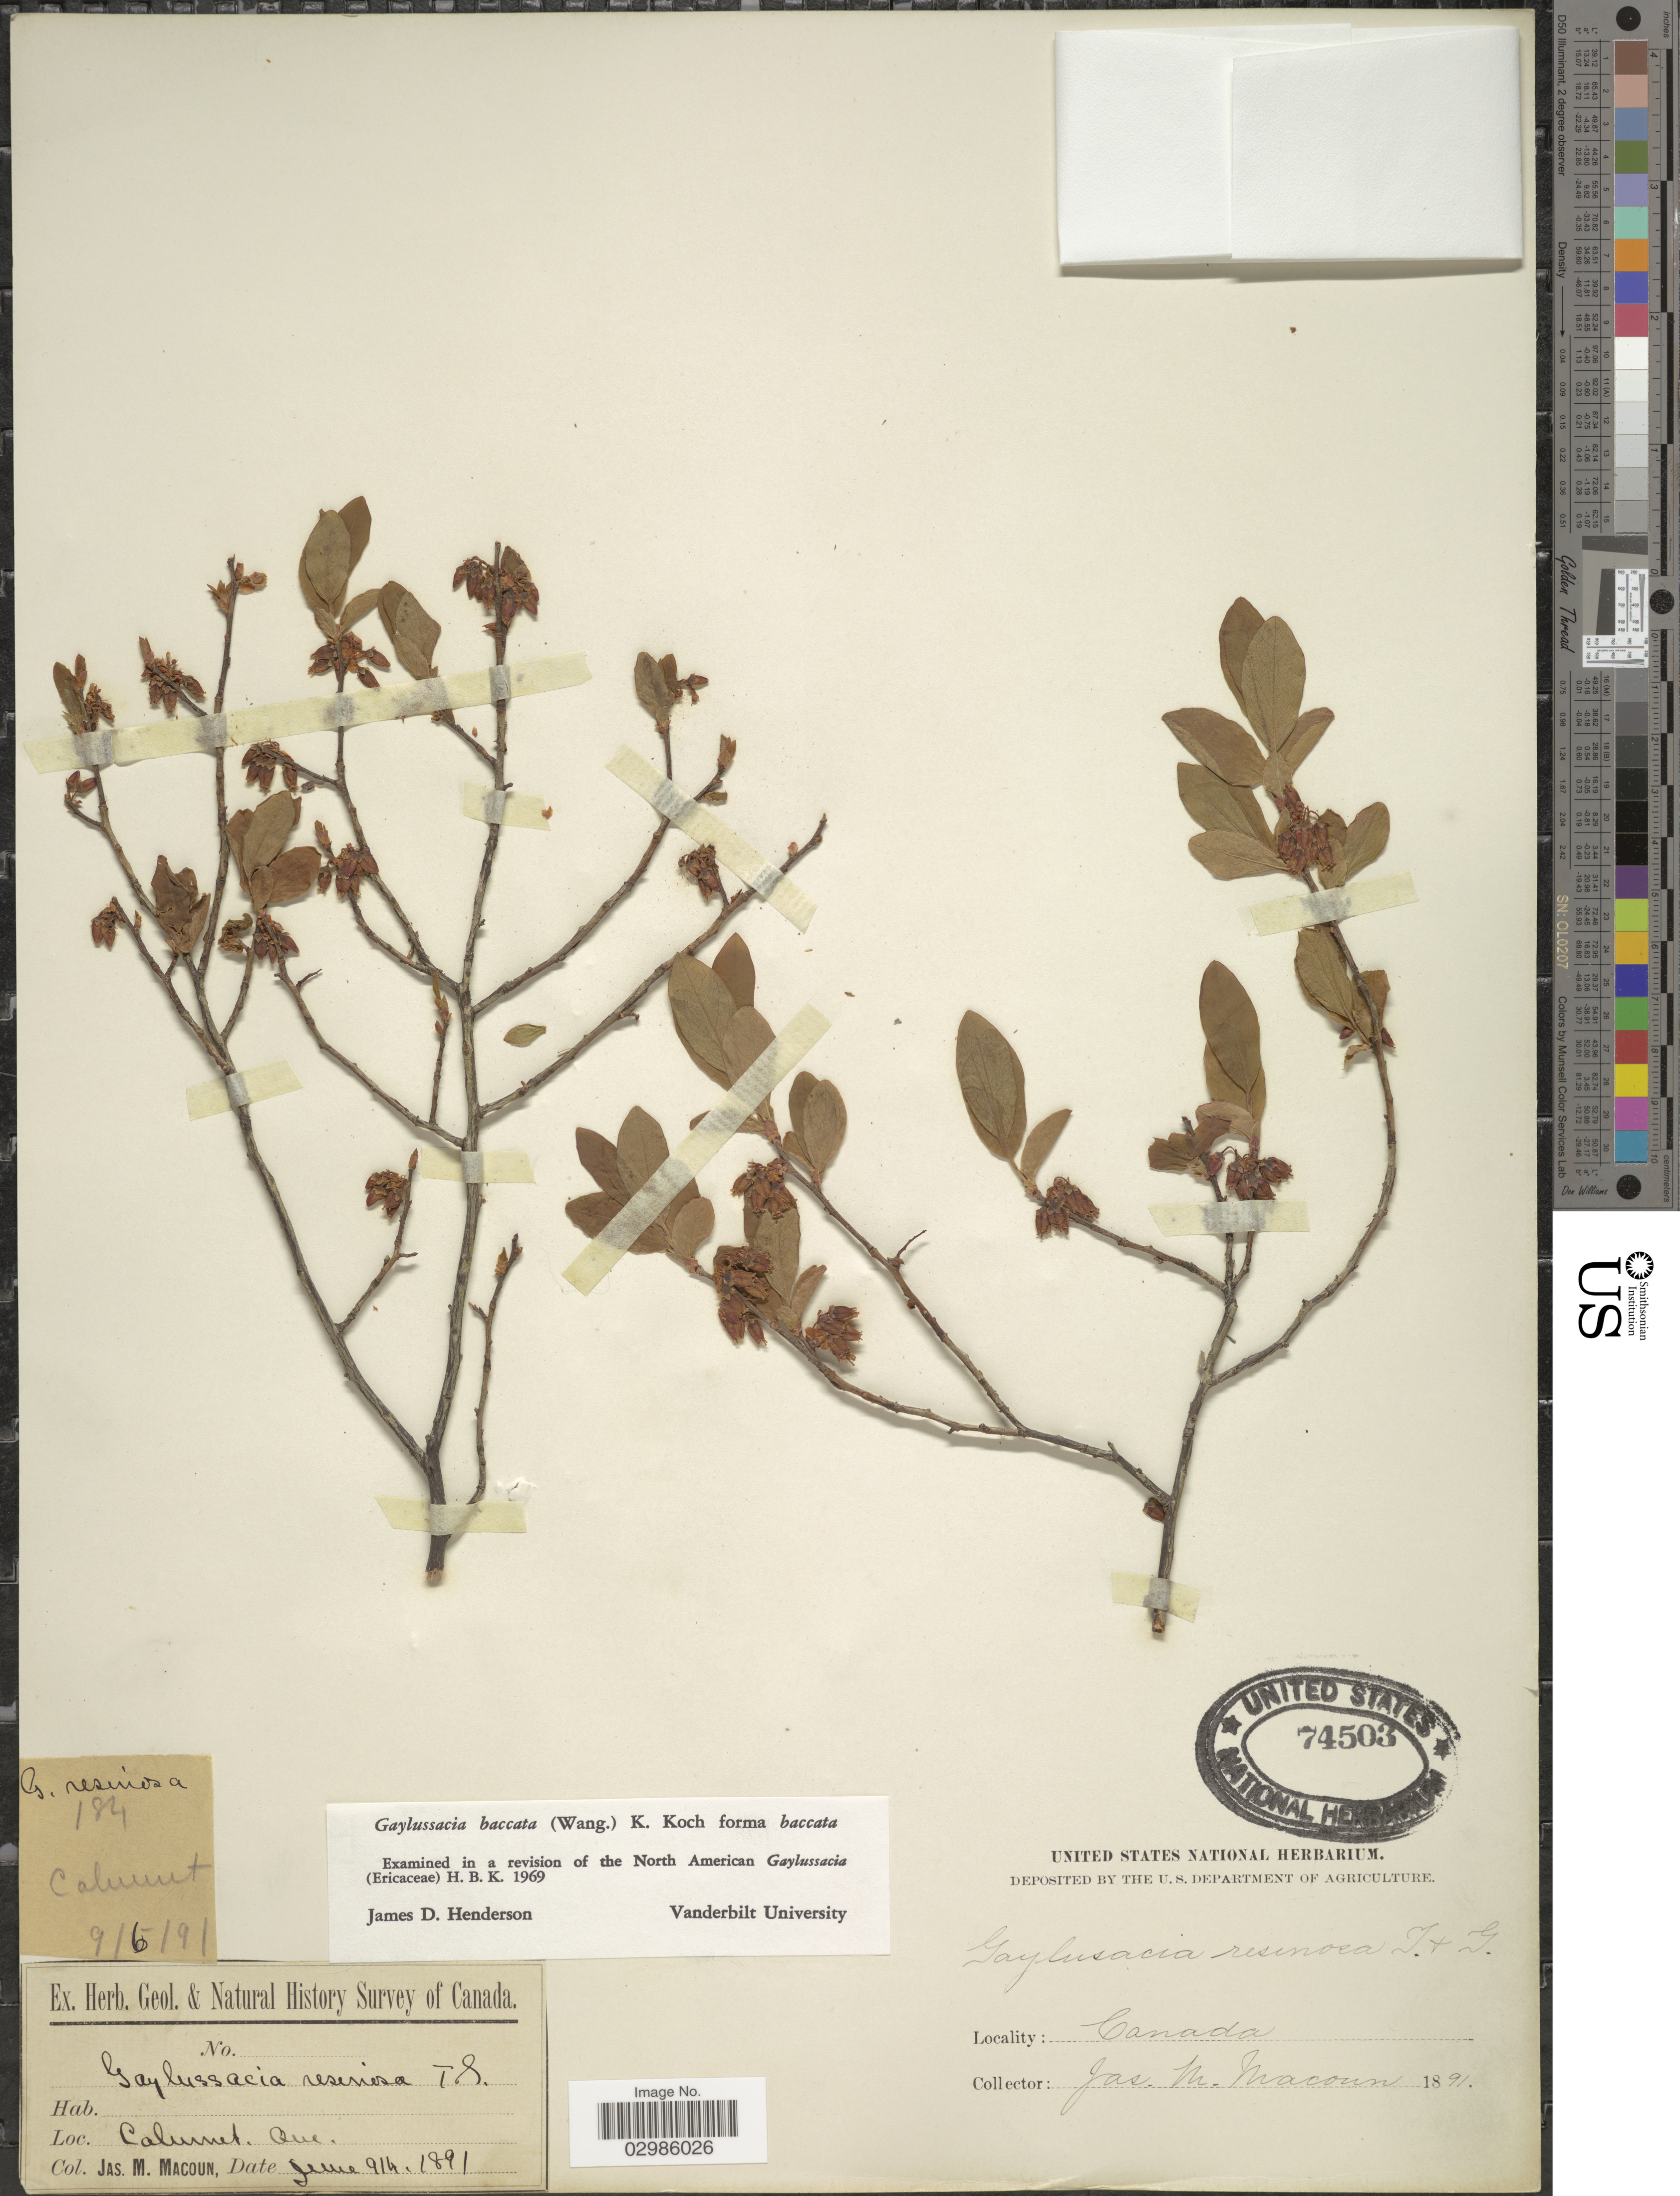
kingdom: Plantae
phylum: Tracheophyta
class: Magnoliopsida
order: Ericales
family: Ericaceae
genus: Gaylussacia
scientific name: Gaylussacia baccata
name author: (Wangenh.) K. Koch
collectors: J. M. Macoun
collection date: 1891-06-09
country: Canada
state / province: Quebec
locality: Calumet.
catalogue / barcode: US 74503